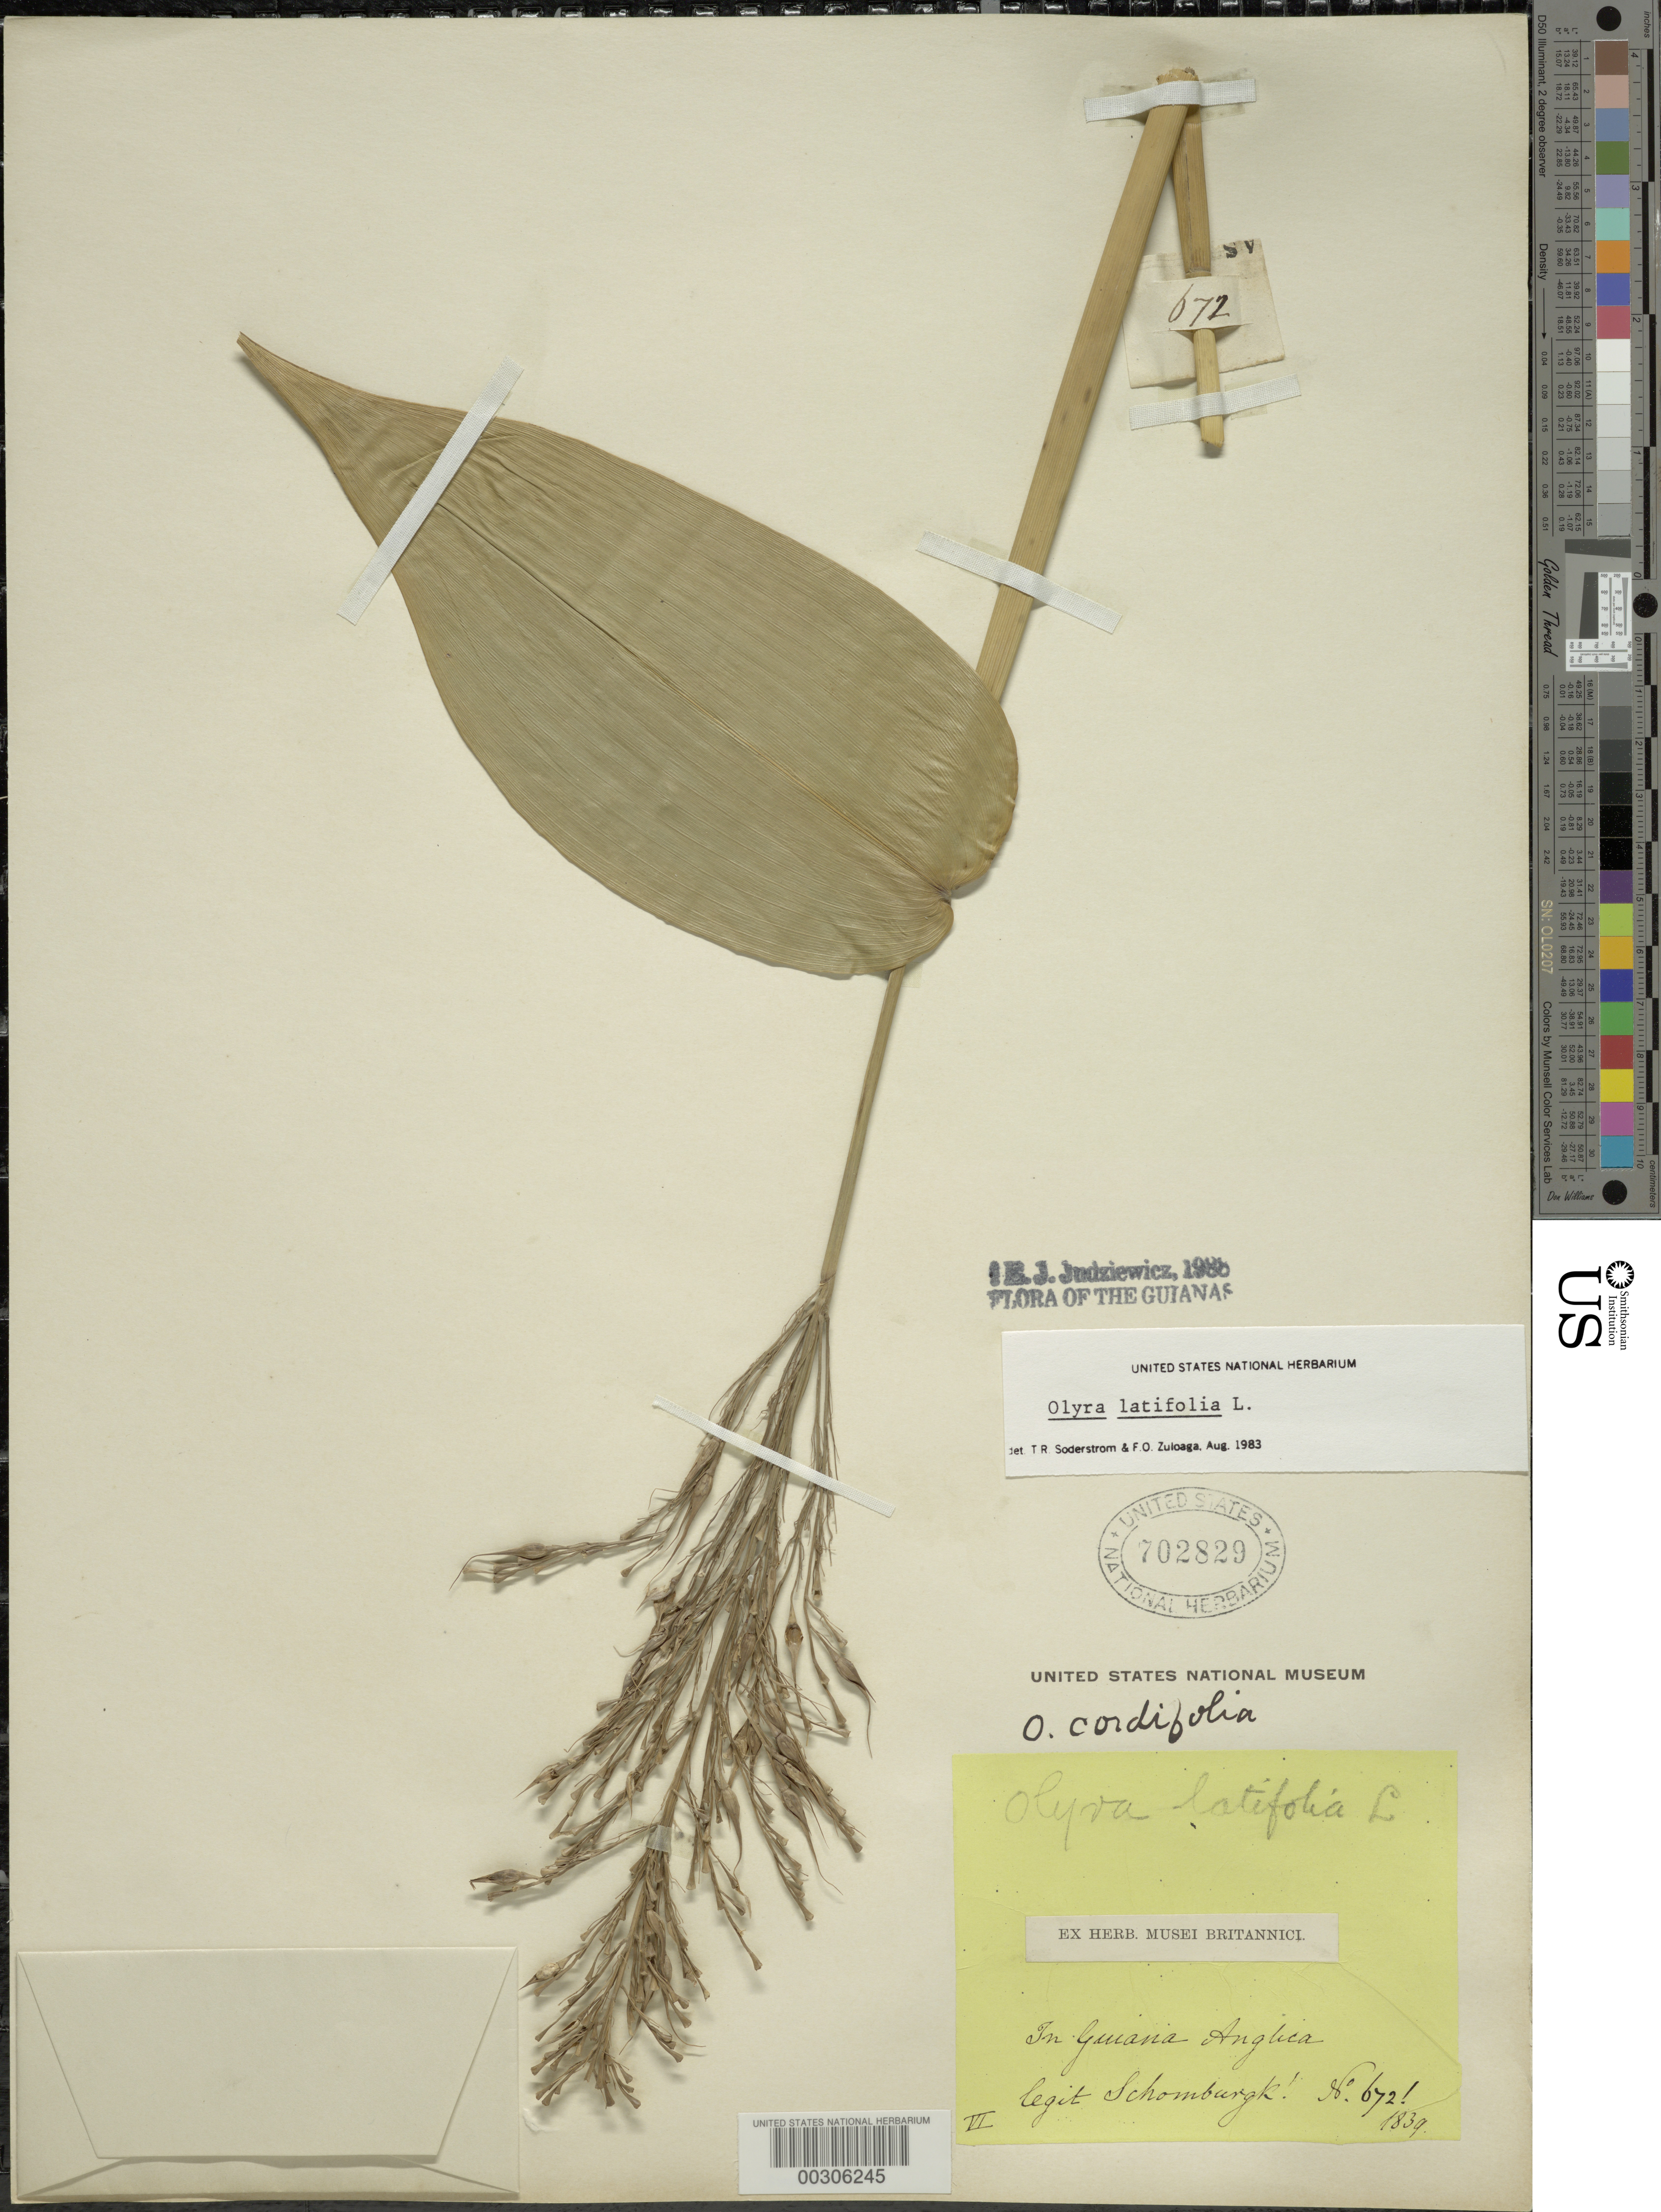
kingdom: Plantae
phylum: Tracheophyta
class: Liliopsida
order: Poales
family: Poaceae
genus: Olyra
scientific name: Olyra latifolia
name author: L.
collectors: R. H. Schomburgk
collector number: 672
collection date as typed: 1839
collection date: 1839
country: Guyana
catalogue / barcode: US 702829